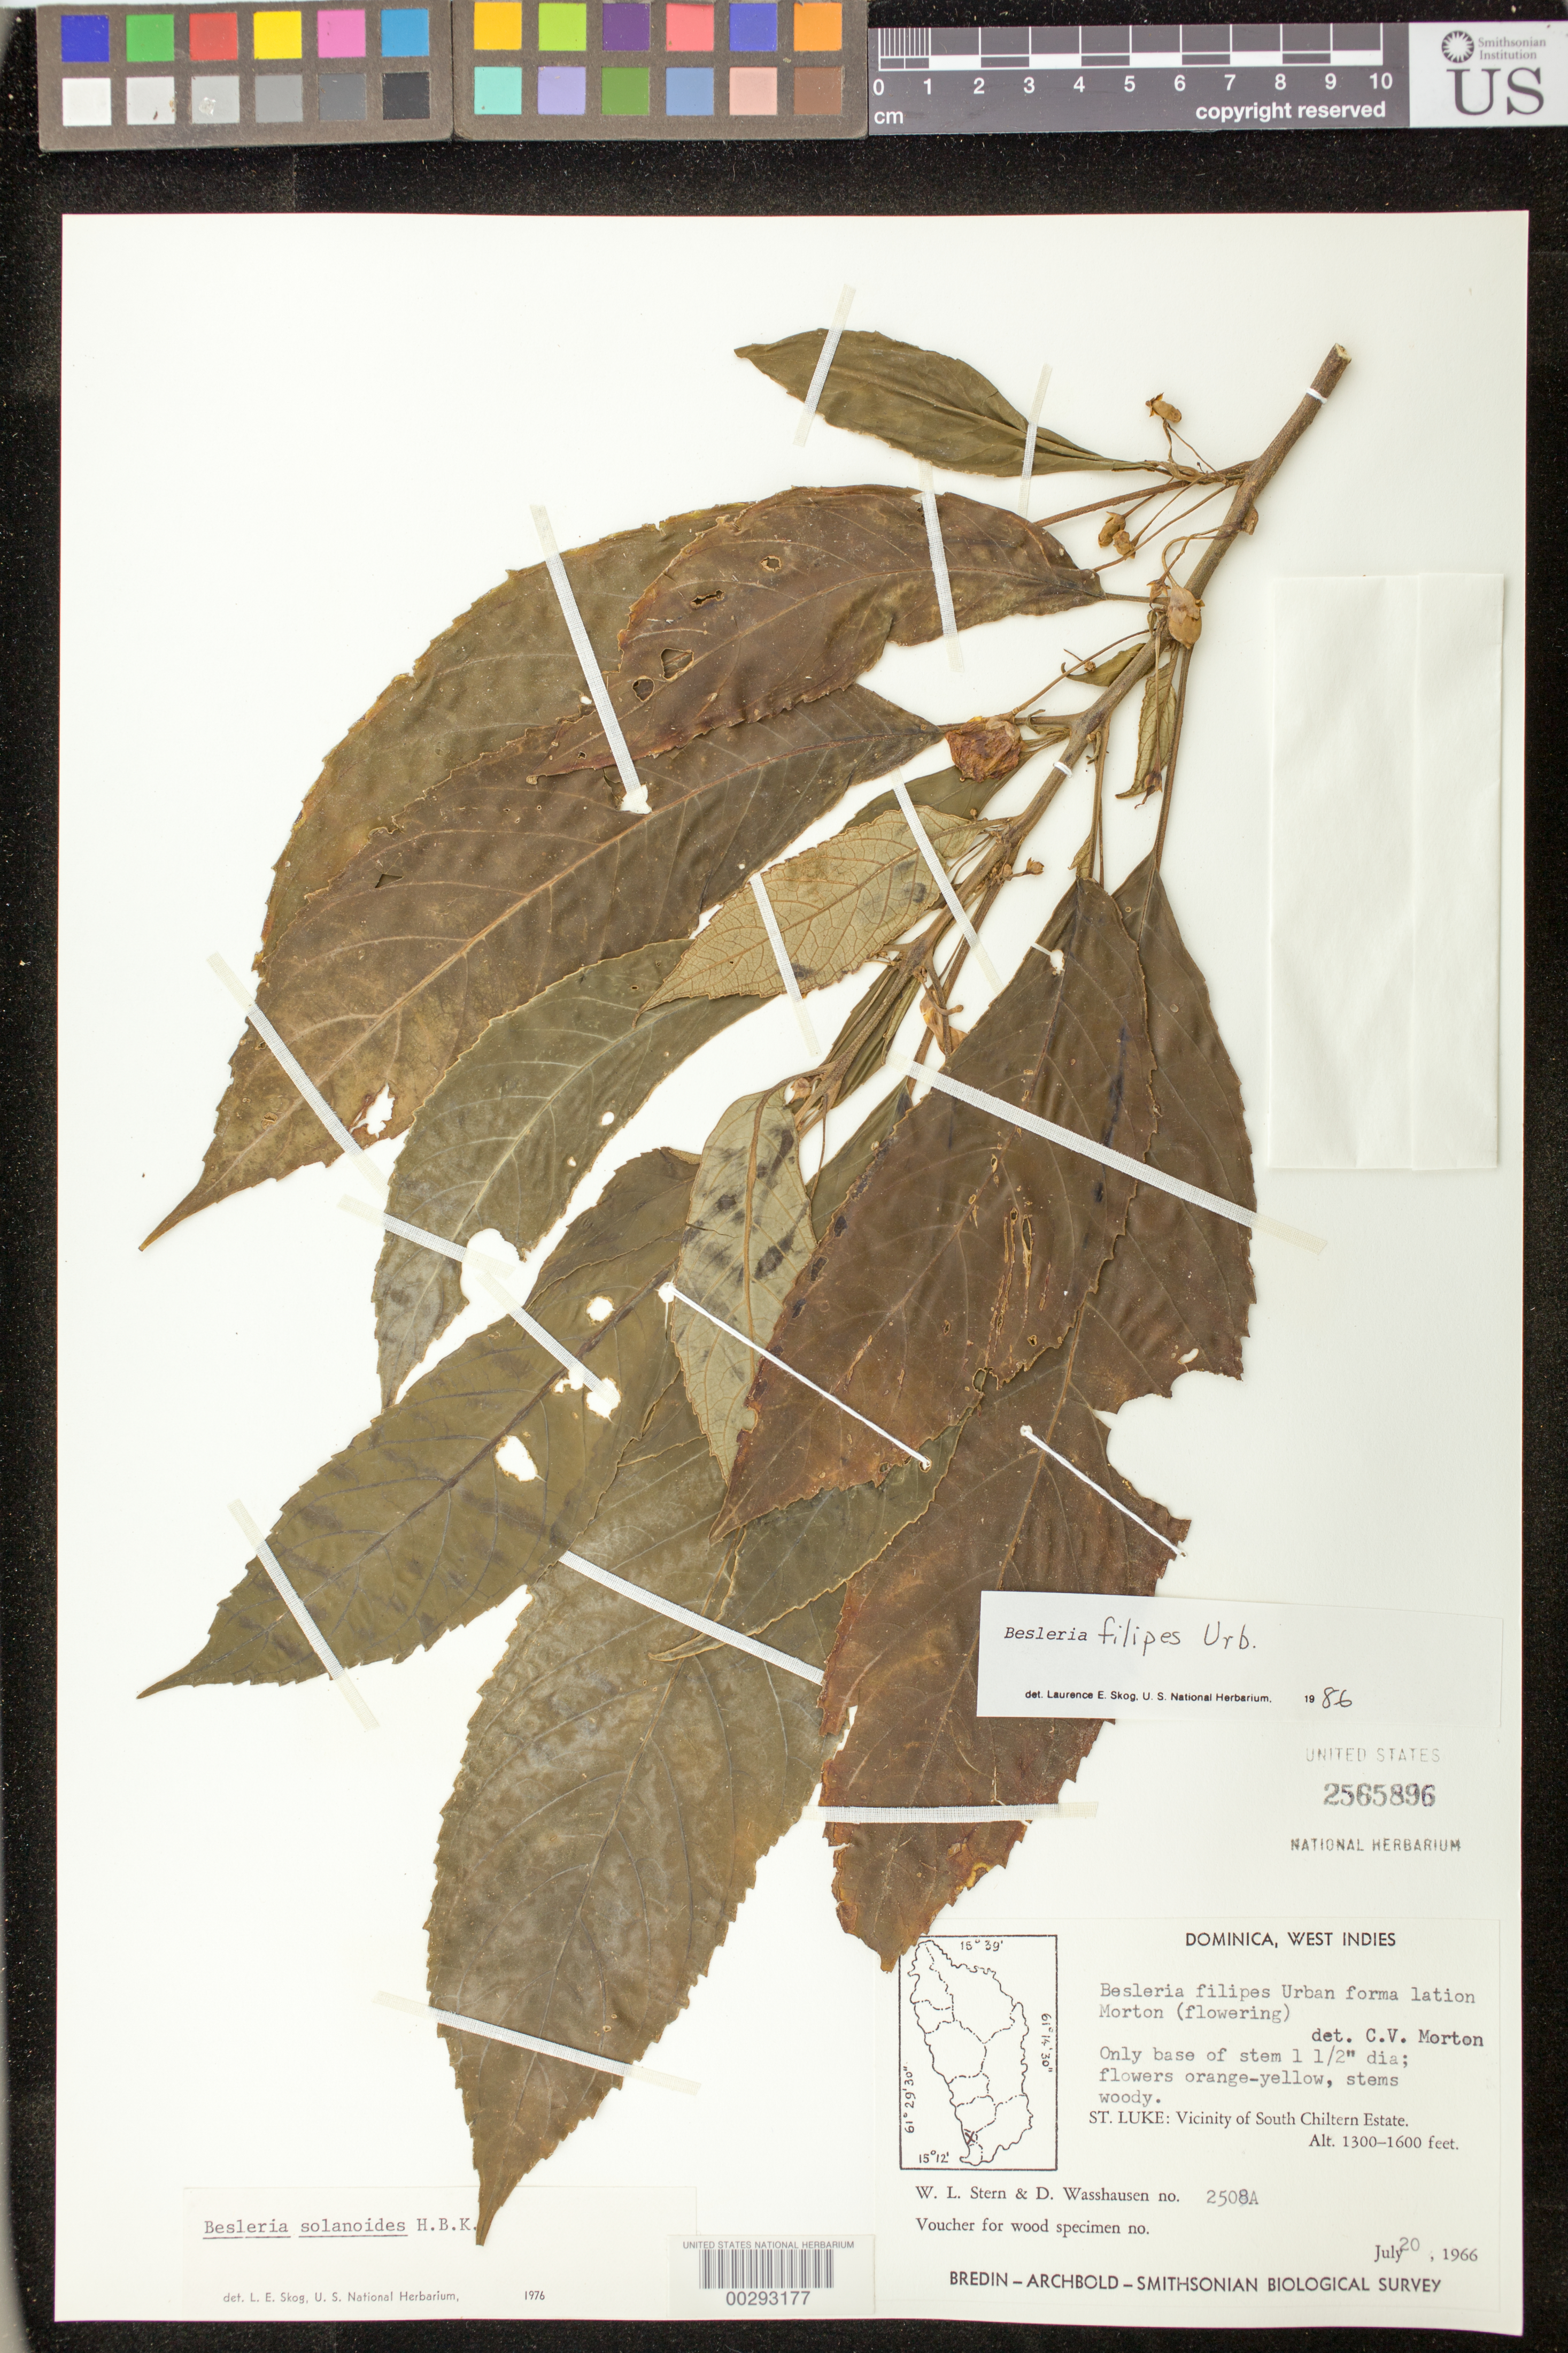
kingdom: Plantae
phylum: Tracheophyta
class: Magnoliopsida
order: Lamiales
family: Gesneriaceae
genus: Besleria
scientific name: Besleria filipes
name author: Urb.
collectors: W. L. Stern & D. C. Wasshausen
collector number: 2508 A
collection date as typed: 20 Jul 1966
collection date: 1966-07-20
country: Dominica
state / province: St. Luke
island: Dominica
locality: S Chiltern estate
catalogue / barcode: US 2565896